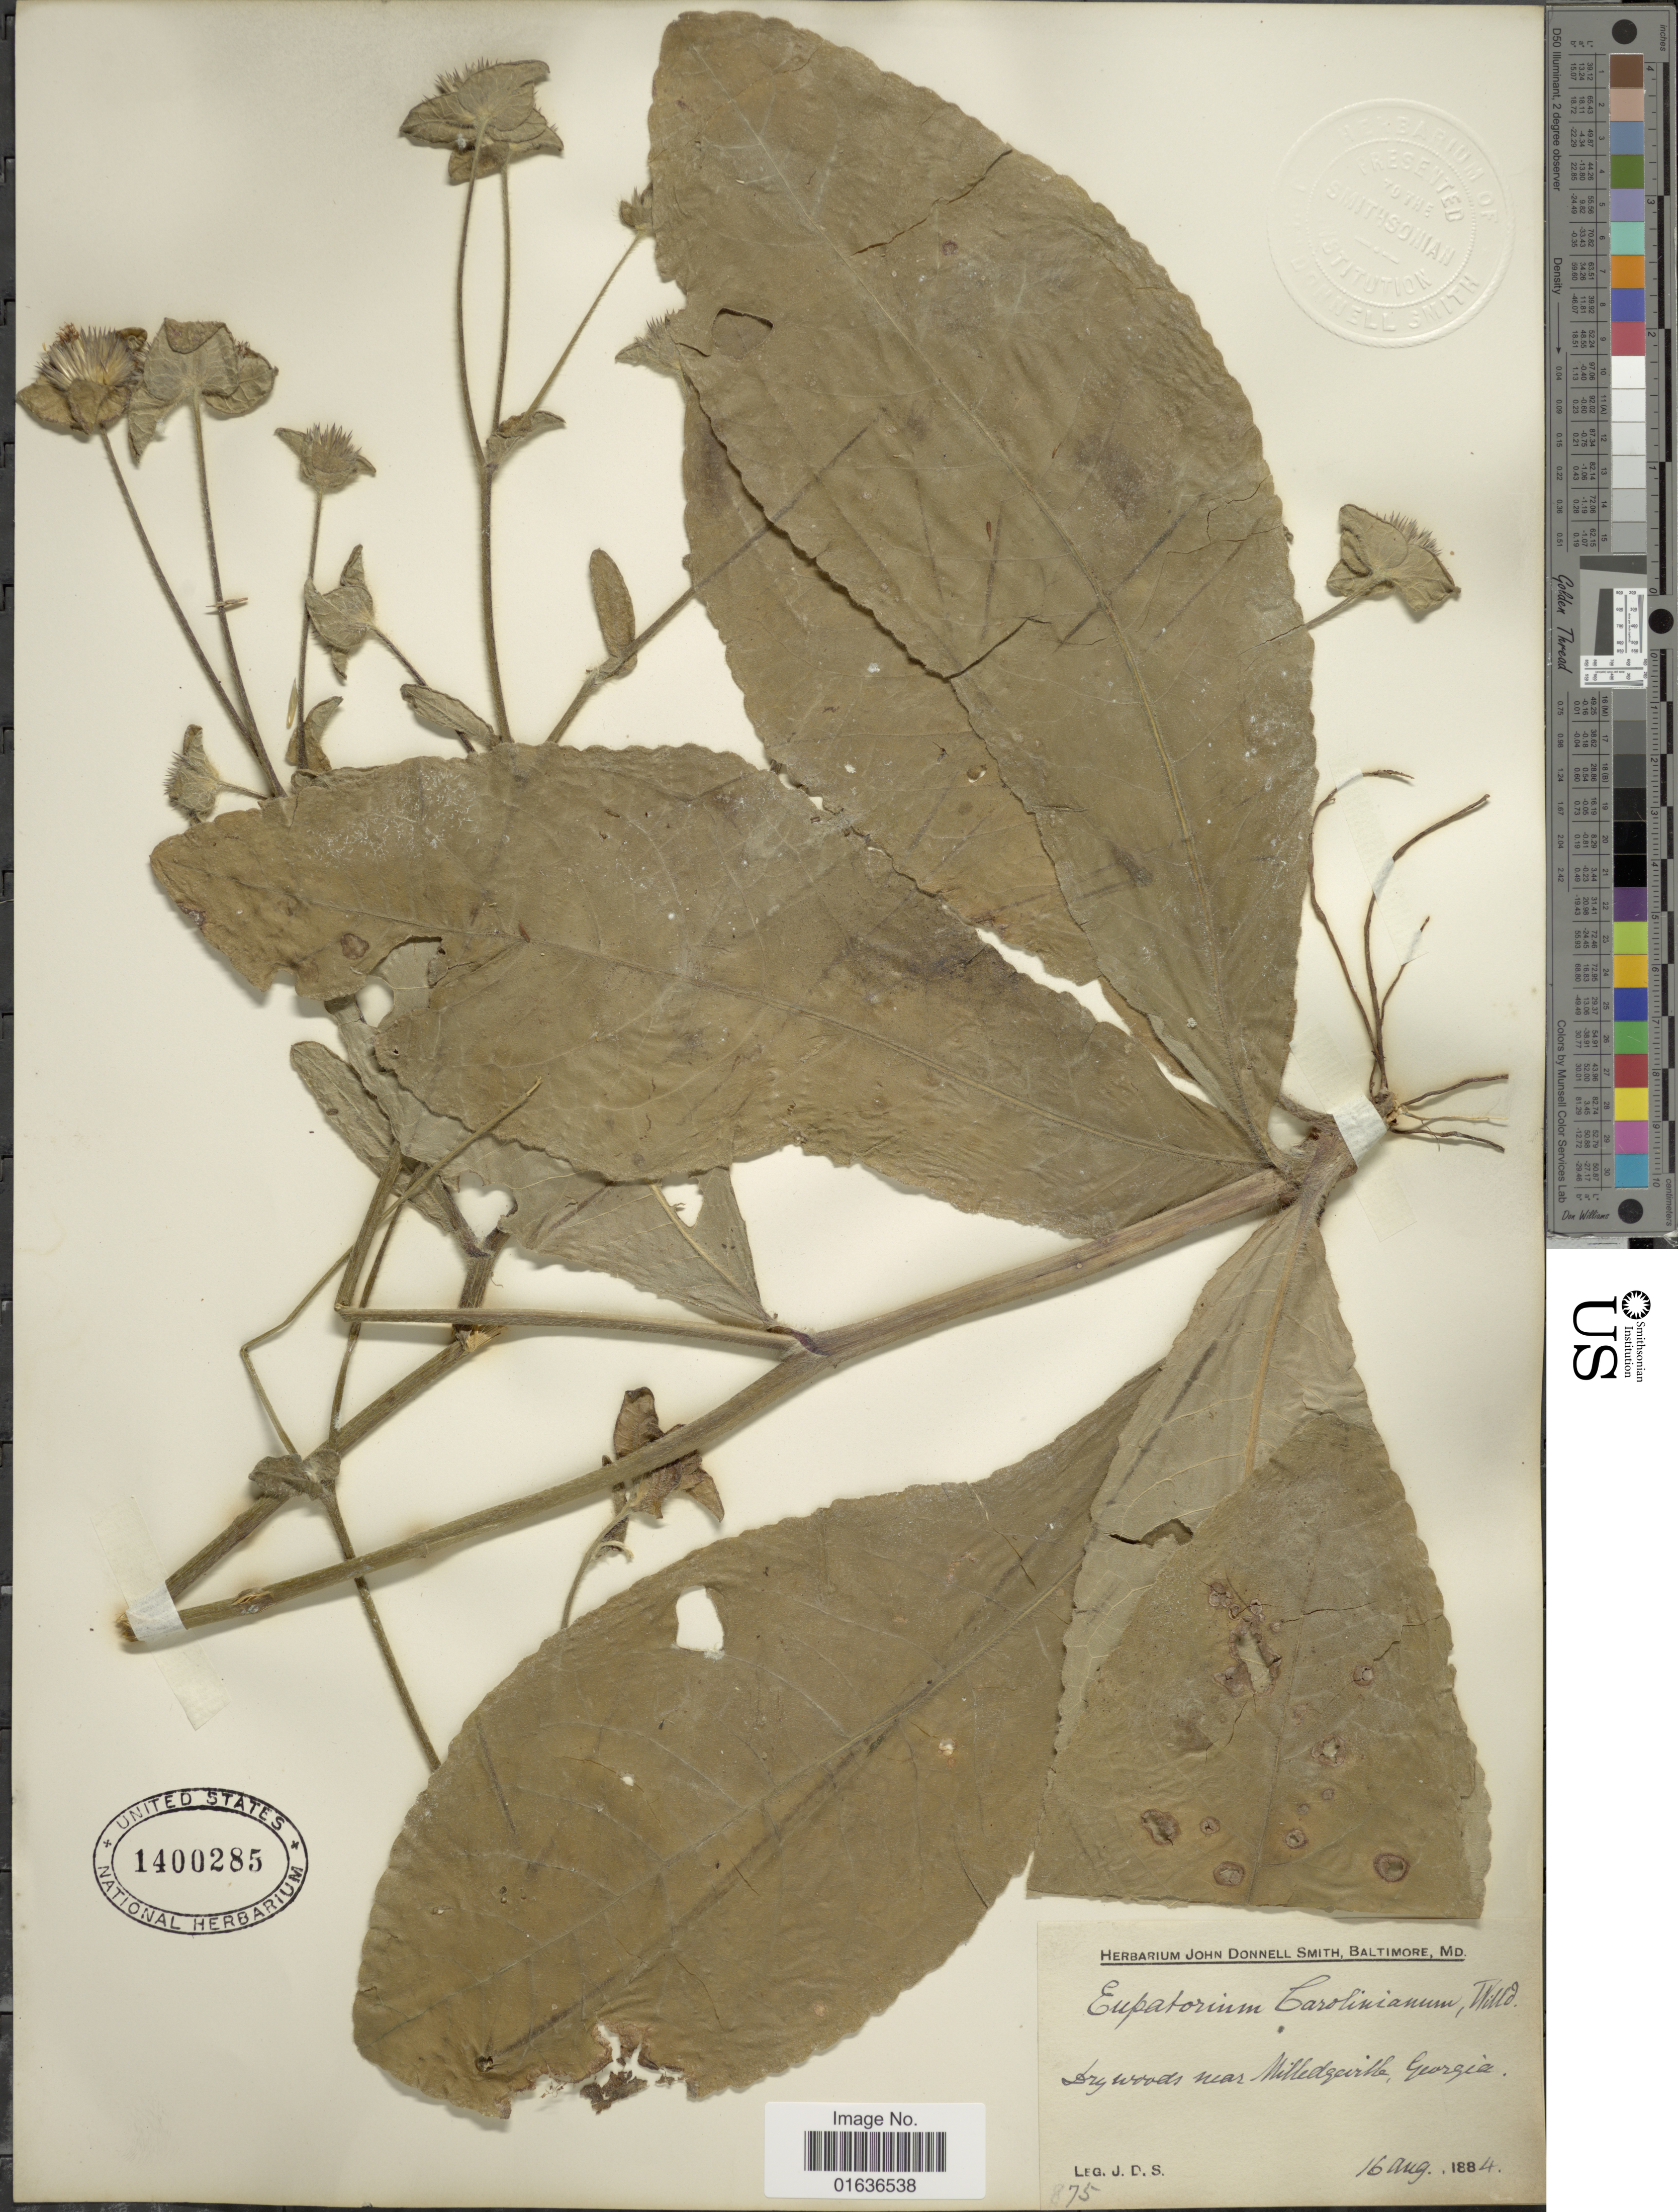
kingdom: Plantae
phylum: Tracheophyta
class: Magnoliopsida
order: Asterales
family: Asteraceae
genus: Elephantopus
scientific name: Elephantopus carolinianus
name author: Raeusch.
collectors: J. Donnell Smith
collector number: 875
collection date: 1884-08-16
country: United States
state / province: Georgia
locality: Dry woods near Milledgeville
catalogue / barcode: US 1400285